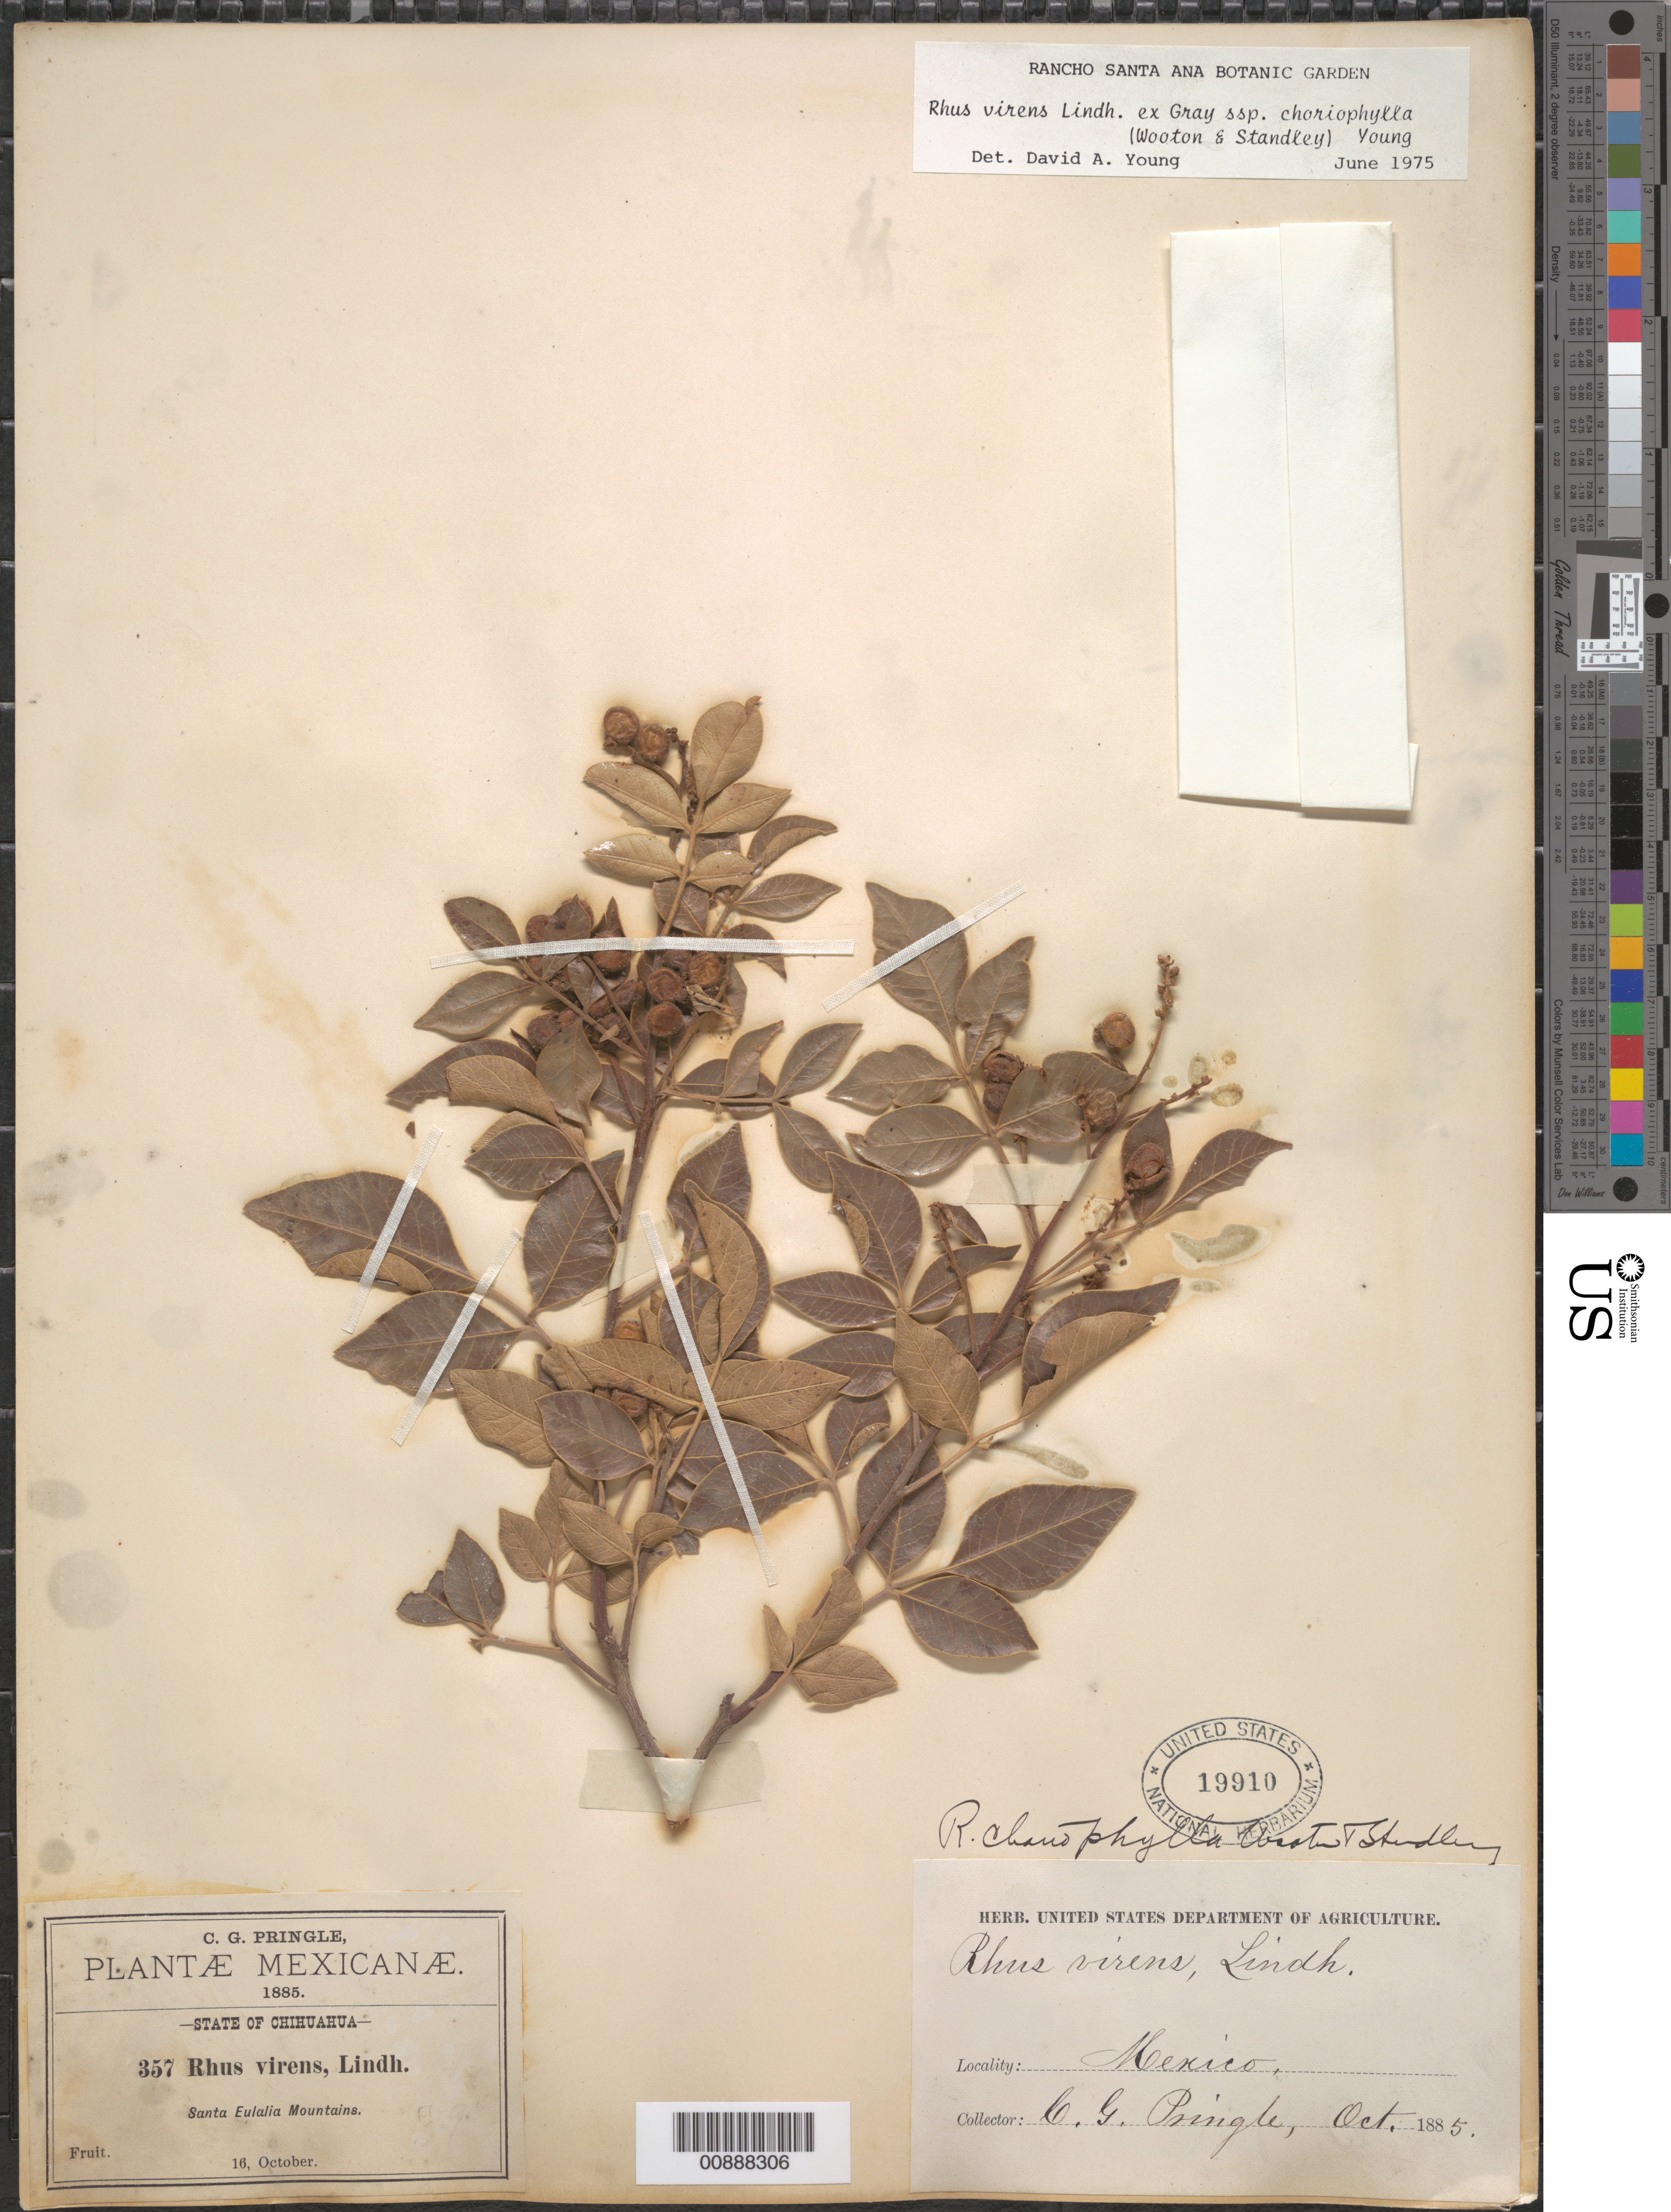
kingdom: Plantae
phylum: Tracheophyta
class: Magnoliopsida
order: Sapindales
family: Anacardiaceae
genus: Rhus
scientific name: Rhus choriophylla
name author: Wooton & Standl.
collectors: C. G. Pringle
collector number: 357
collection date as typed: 16 Oct 1885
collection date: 1885-10-16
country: Mexico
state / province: Chihuahua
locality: Santa Eulalia Mts., Chihuahua.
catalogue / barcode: US 19910